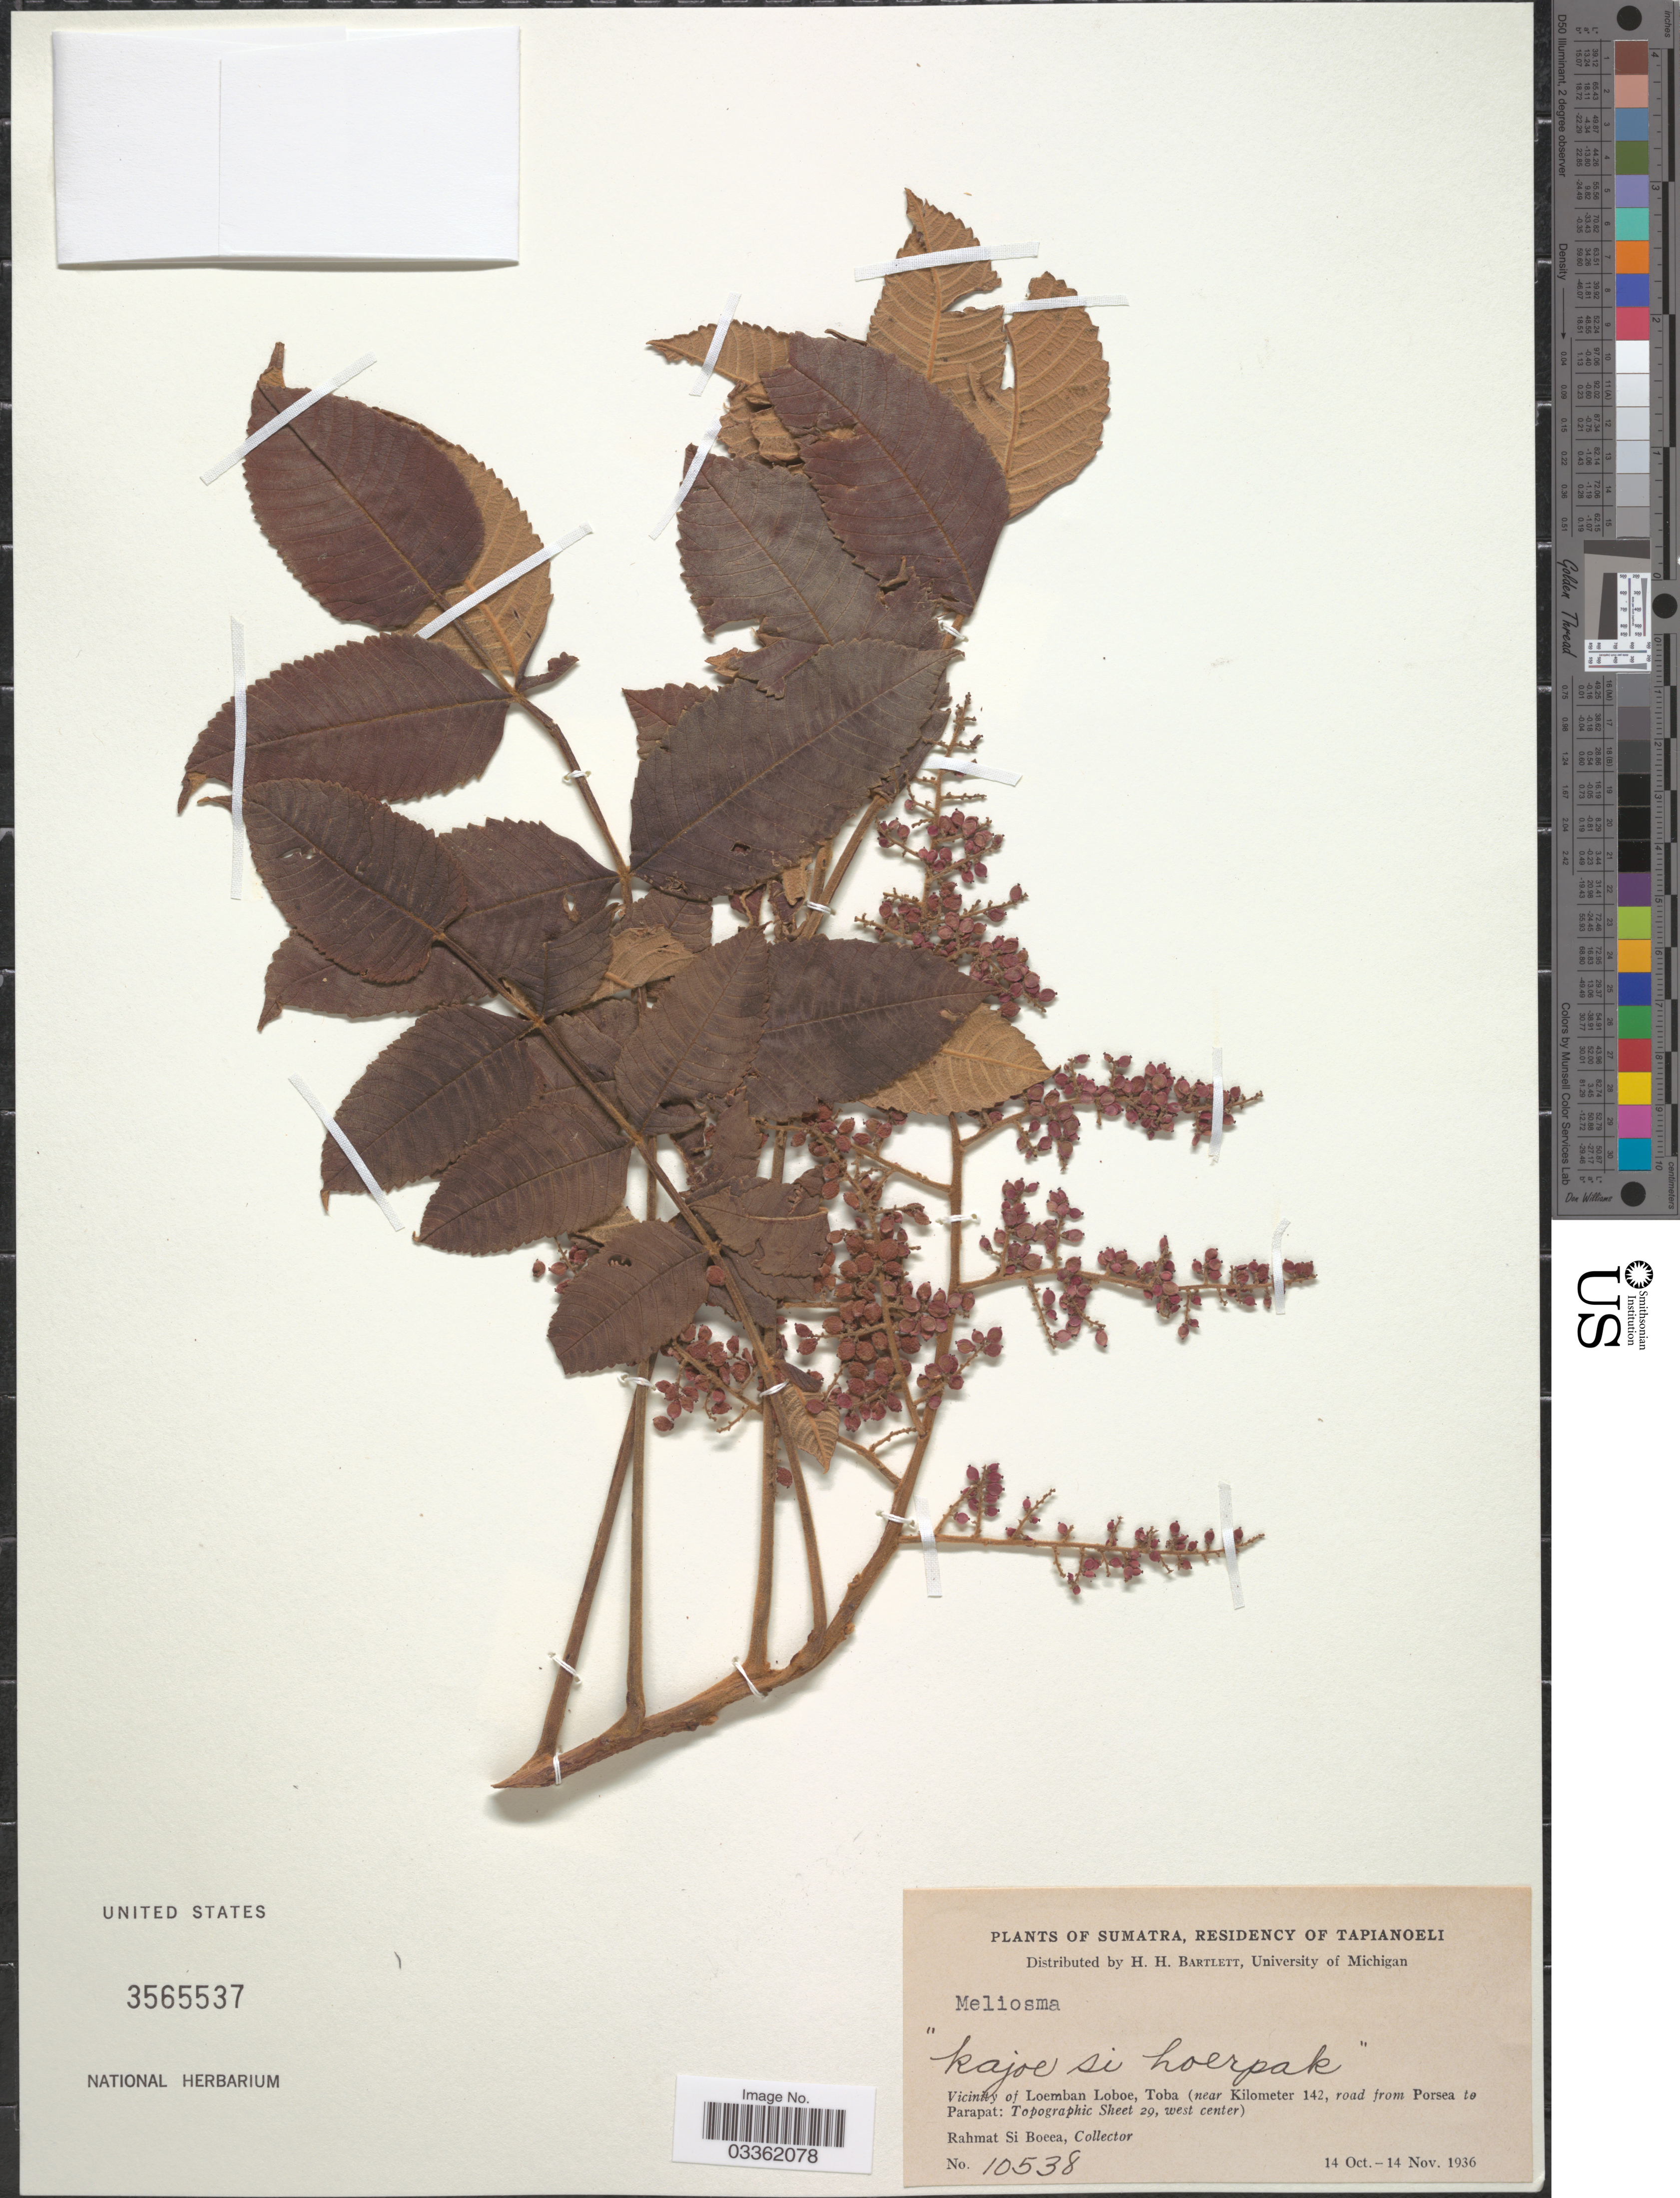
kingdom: Plantae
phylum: Tracheophyta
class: Magnoliopsida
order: Proteales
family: Sabiaceae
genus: Meliosma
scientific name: Meliosma sp.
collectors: Rahmat Si Boeea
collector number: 10538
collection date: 1936-10-14/1936-11-14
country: Indonesia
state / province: Sumatra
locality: Residency of Tapianoeli. Vicinity of Loemban Loboe, Toba (near Kilometer 142, road from Porsea to Parapat: Topographic Sheet 29, west center).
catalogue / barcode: US 3565537